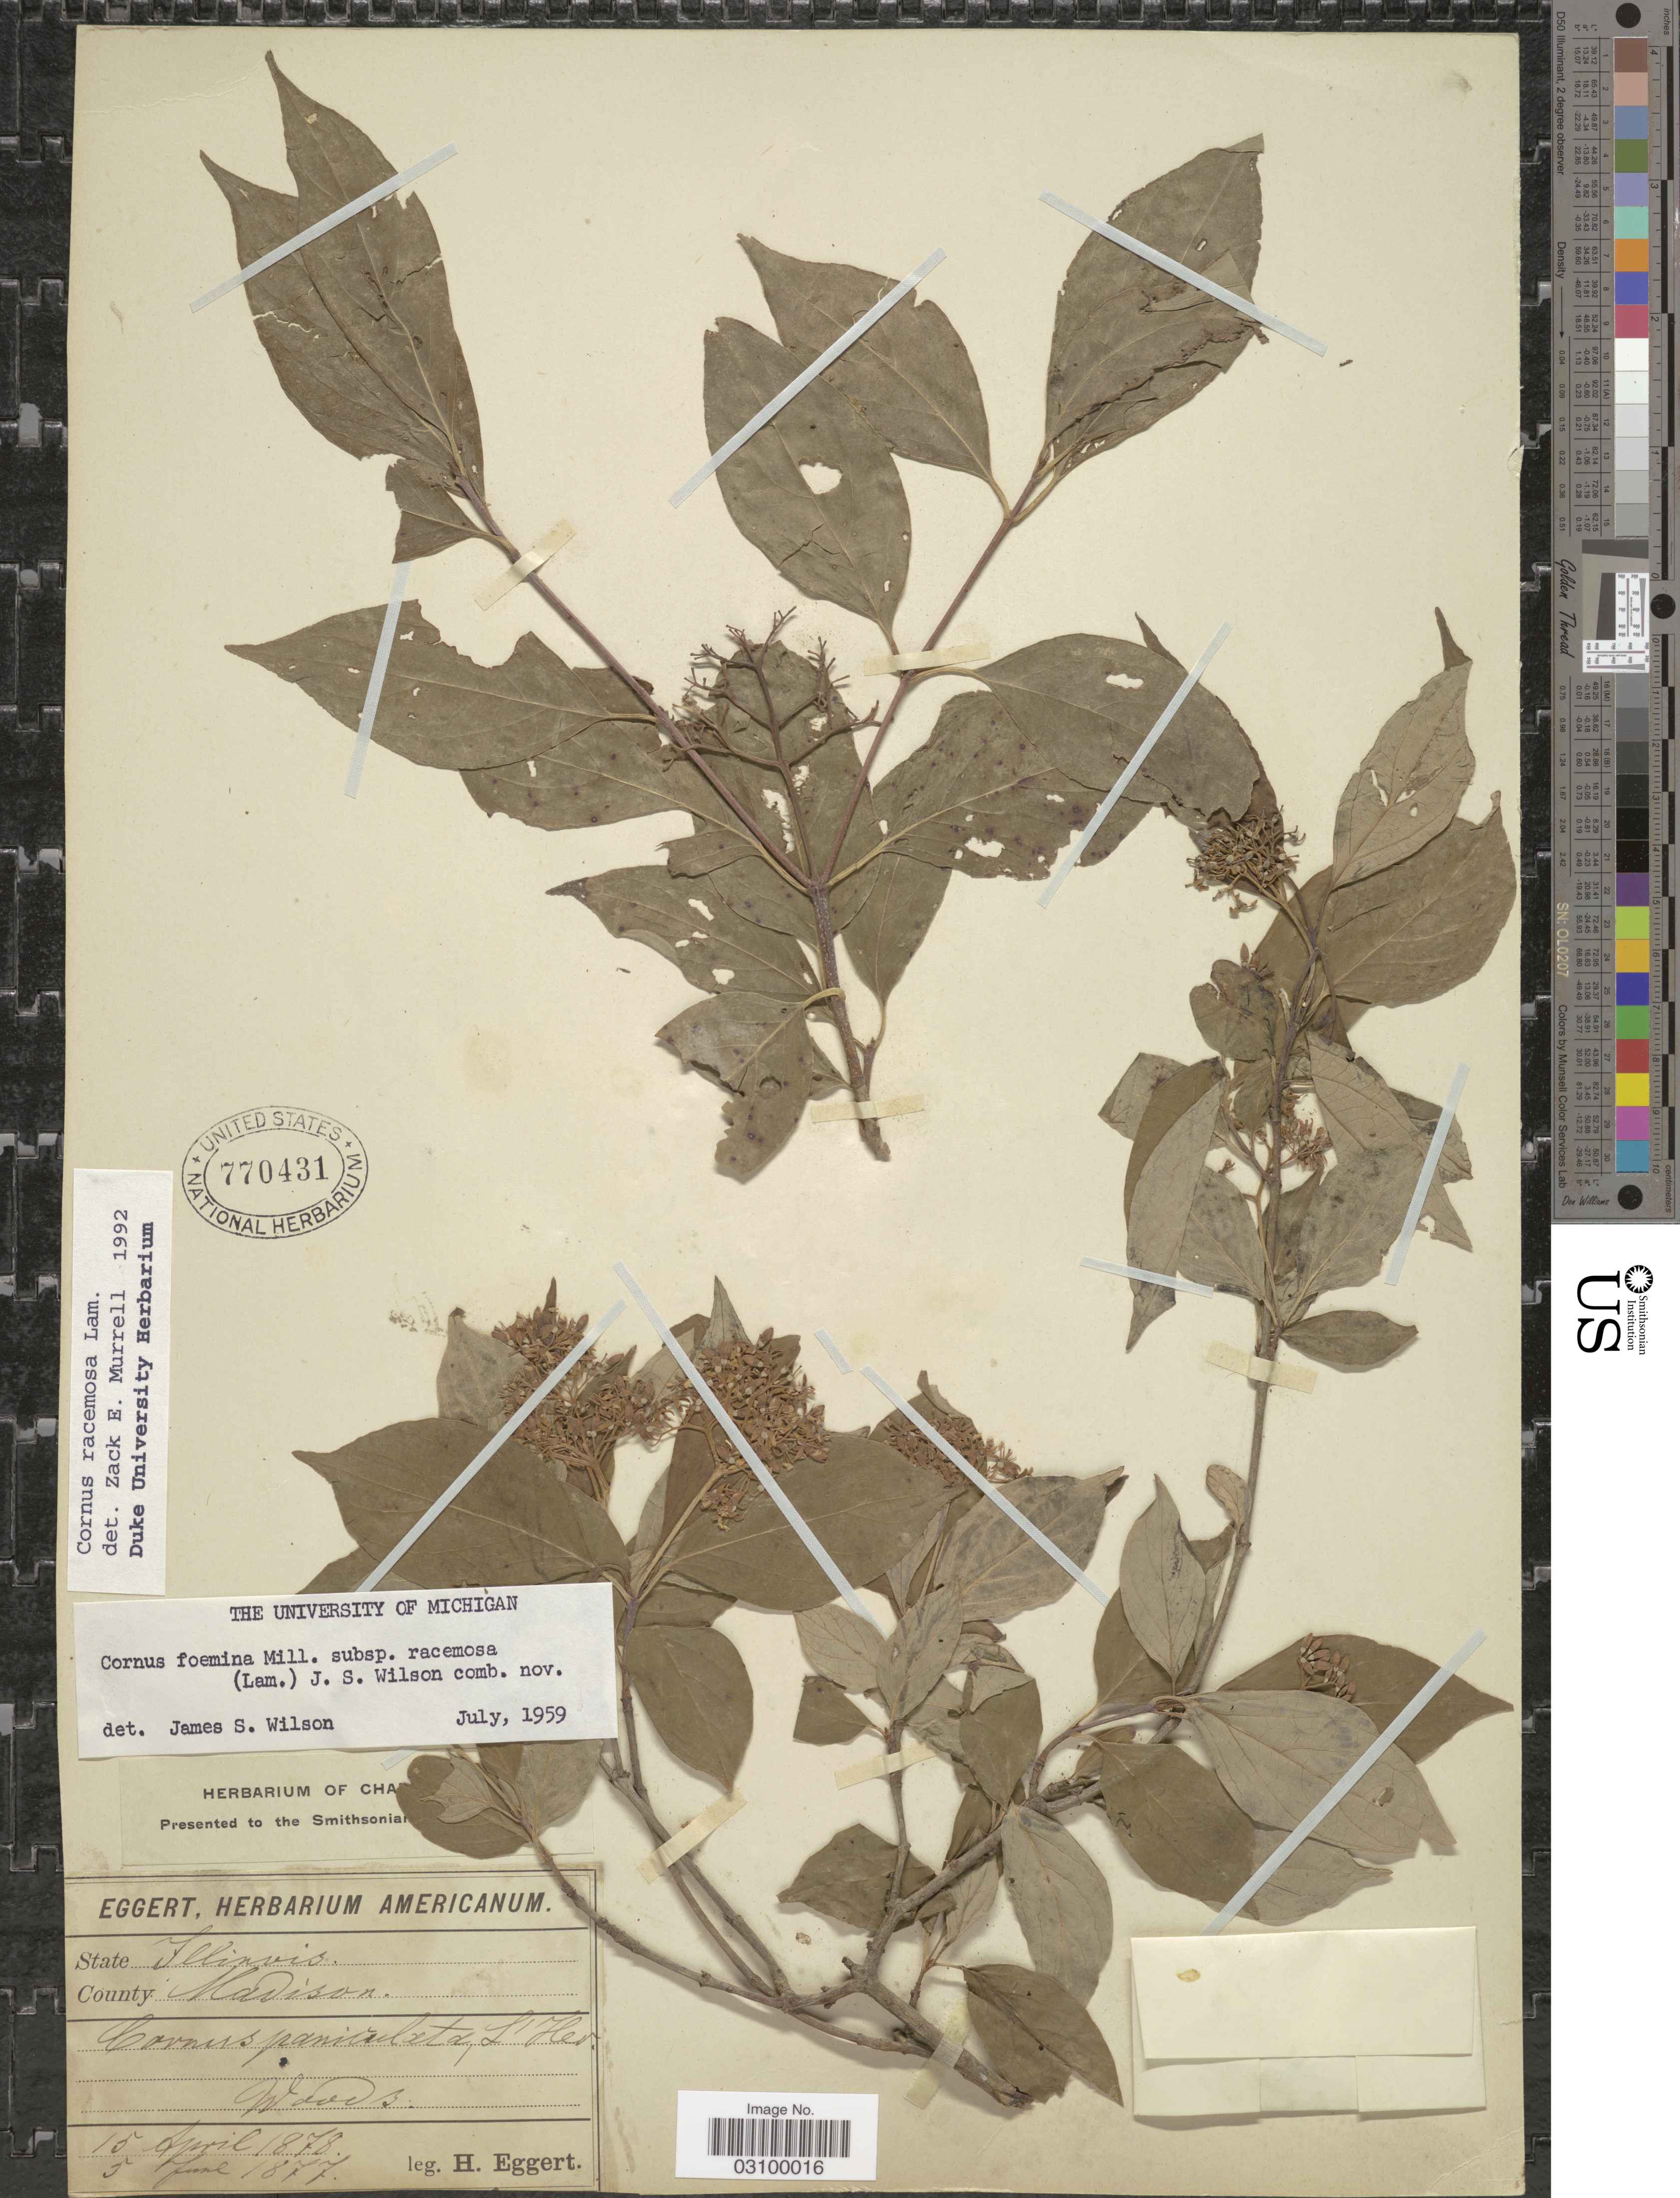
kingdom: Plantae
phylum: Tracheophyta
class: Magnoliopsida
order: Cornales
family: Cornaceae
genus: Cornus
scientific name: Cornus racemosa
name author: Lam.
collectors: H. Eggert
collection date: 1877-06-05/1878-04-15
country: United States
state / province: Illinois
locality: County Madison.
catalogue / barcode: US 770431